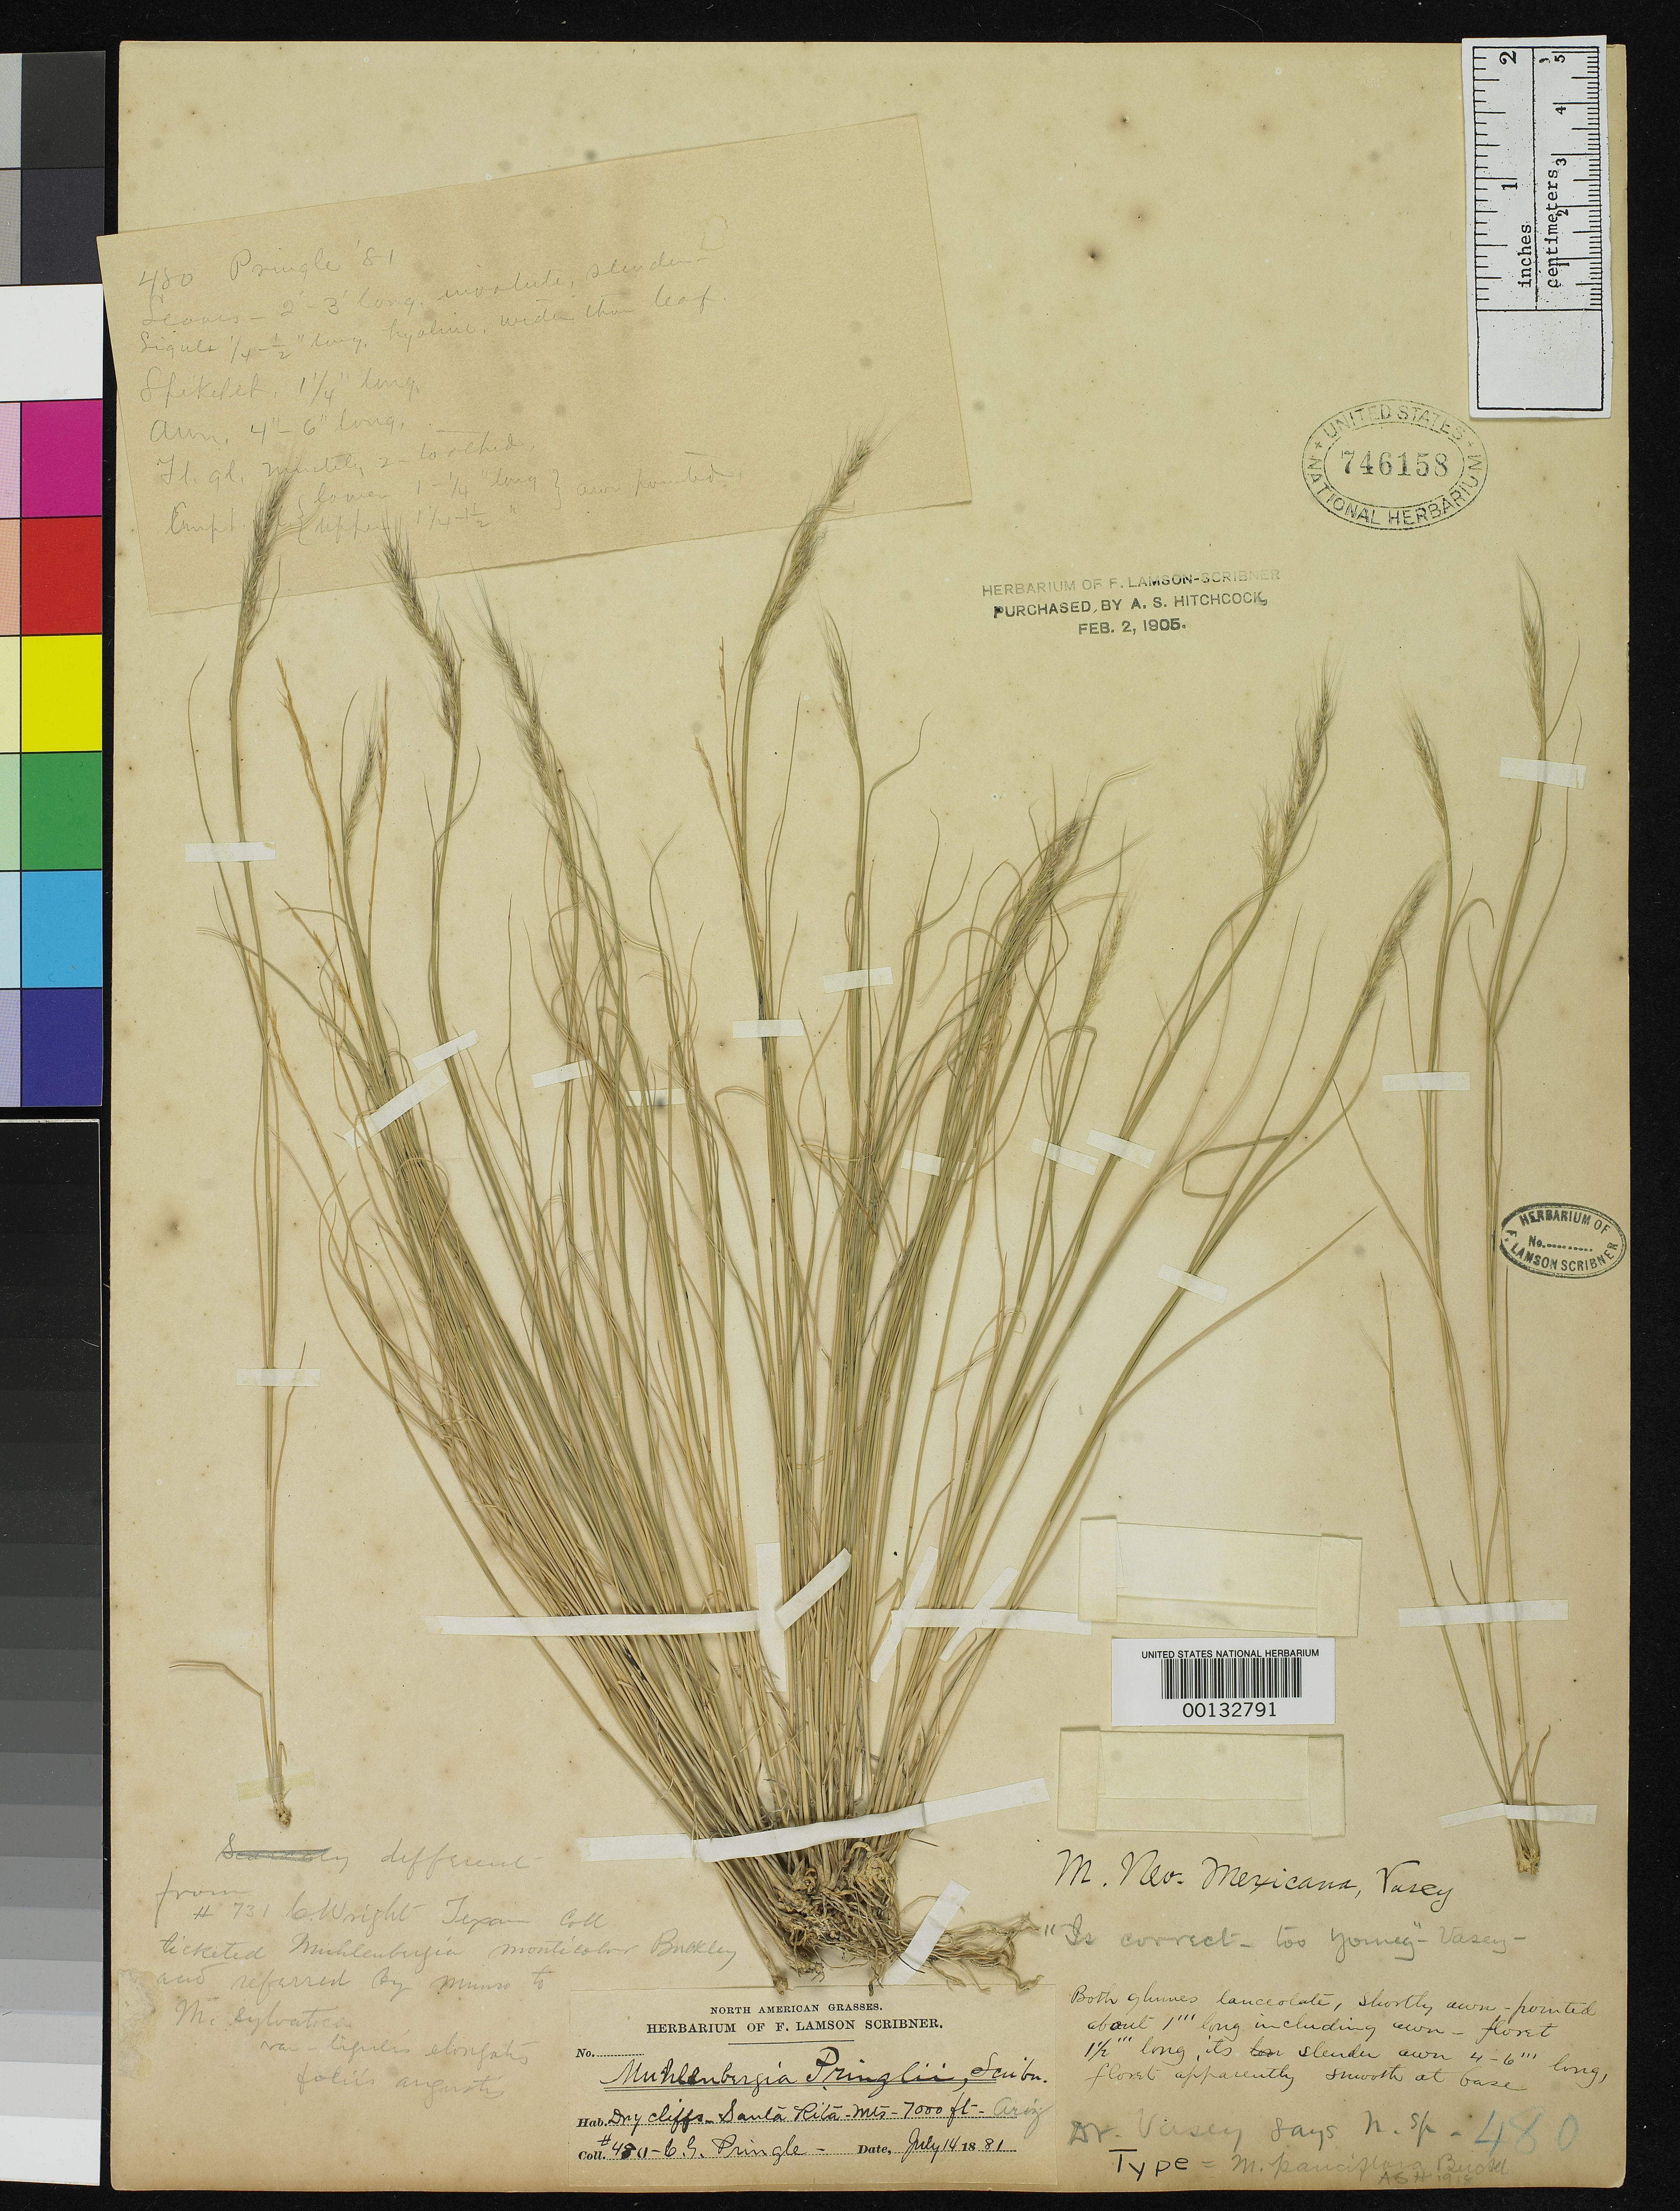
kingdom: Plantae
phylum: Tracheophyta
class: Liliopsida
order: Poales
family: Poaceae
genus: Muhlenbergia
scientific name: Muhlenbergia sylvatica var. pringlei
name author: Scribn.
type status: Syntype; Holotype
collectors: C. G. Pringle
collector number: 480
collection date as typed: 14 Jul 1881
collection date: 1881-07-14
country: United States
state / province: Arizona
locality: Santa Rita Mts.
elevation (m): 2134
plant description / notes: Also annotated as "M. Neo-Mexicana, Vasey" (in Vasey's hand?) and probably the Arizona syntype of that name.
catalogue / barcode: US 746158